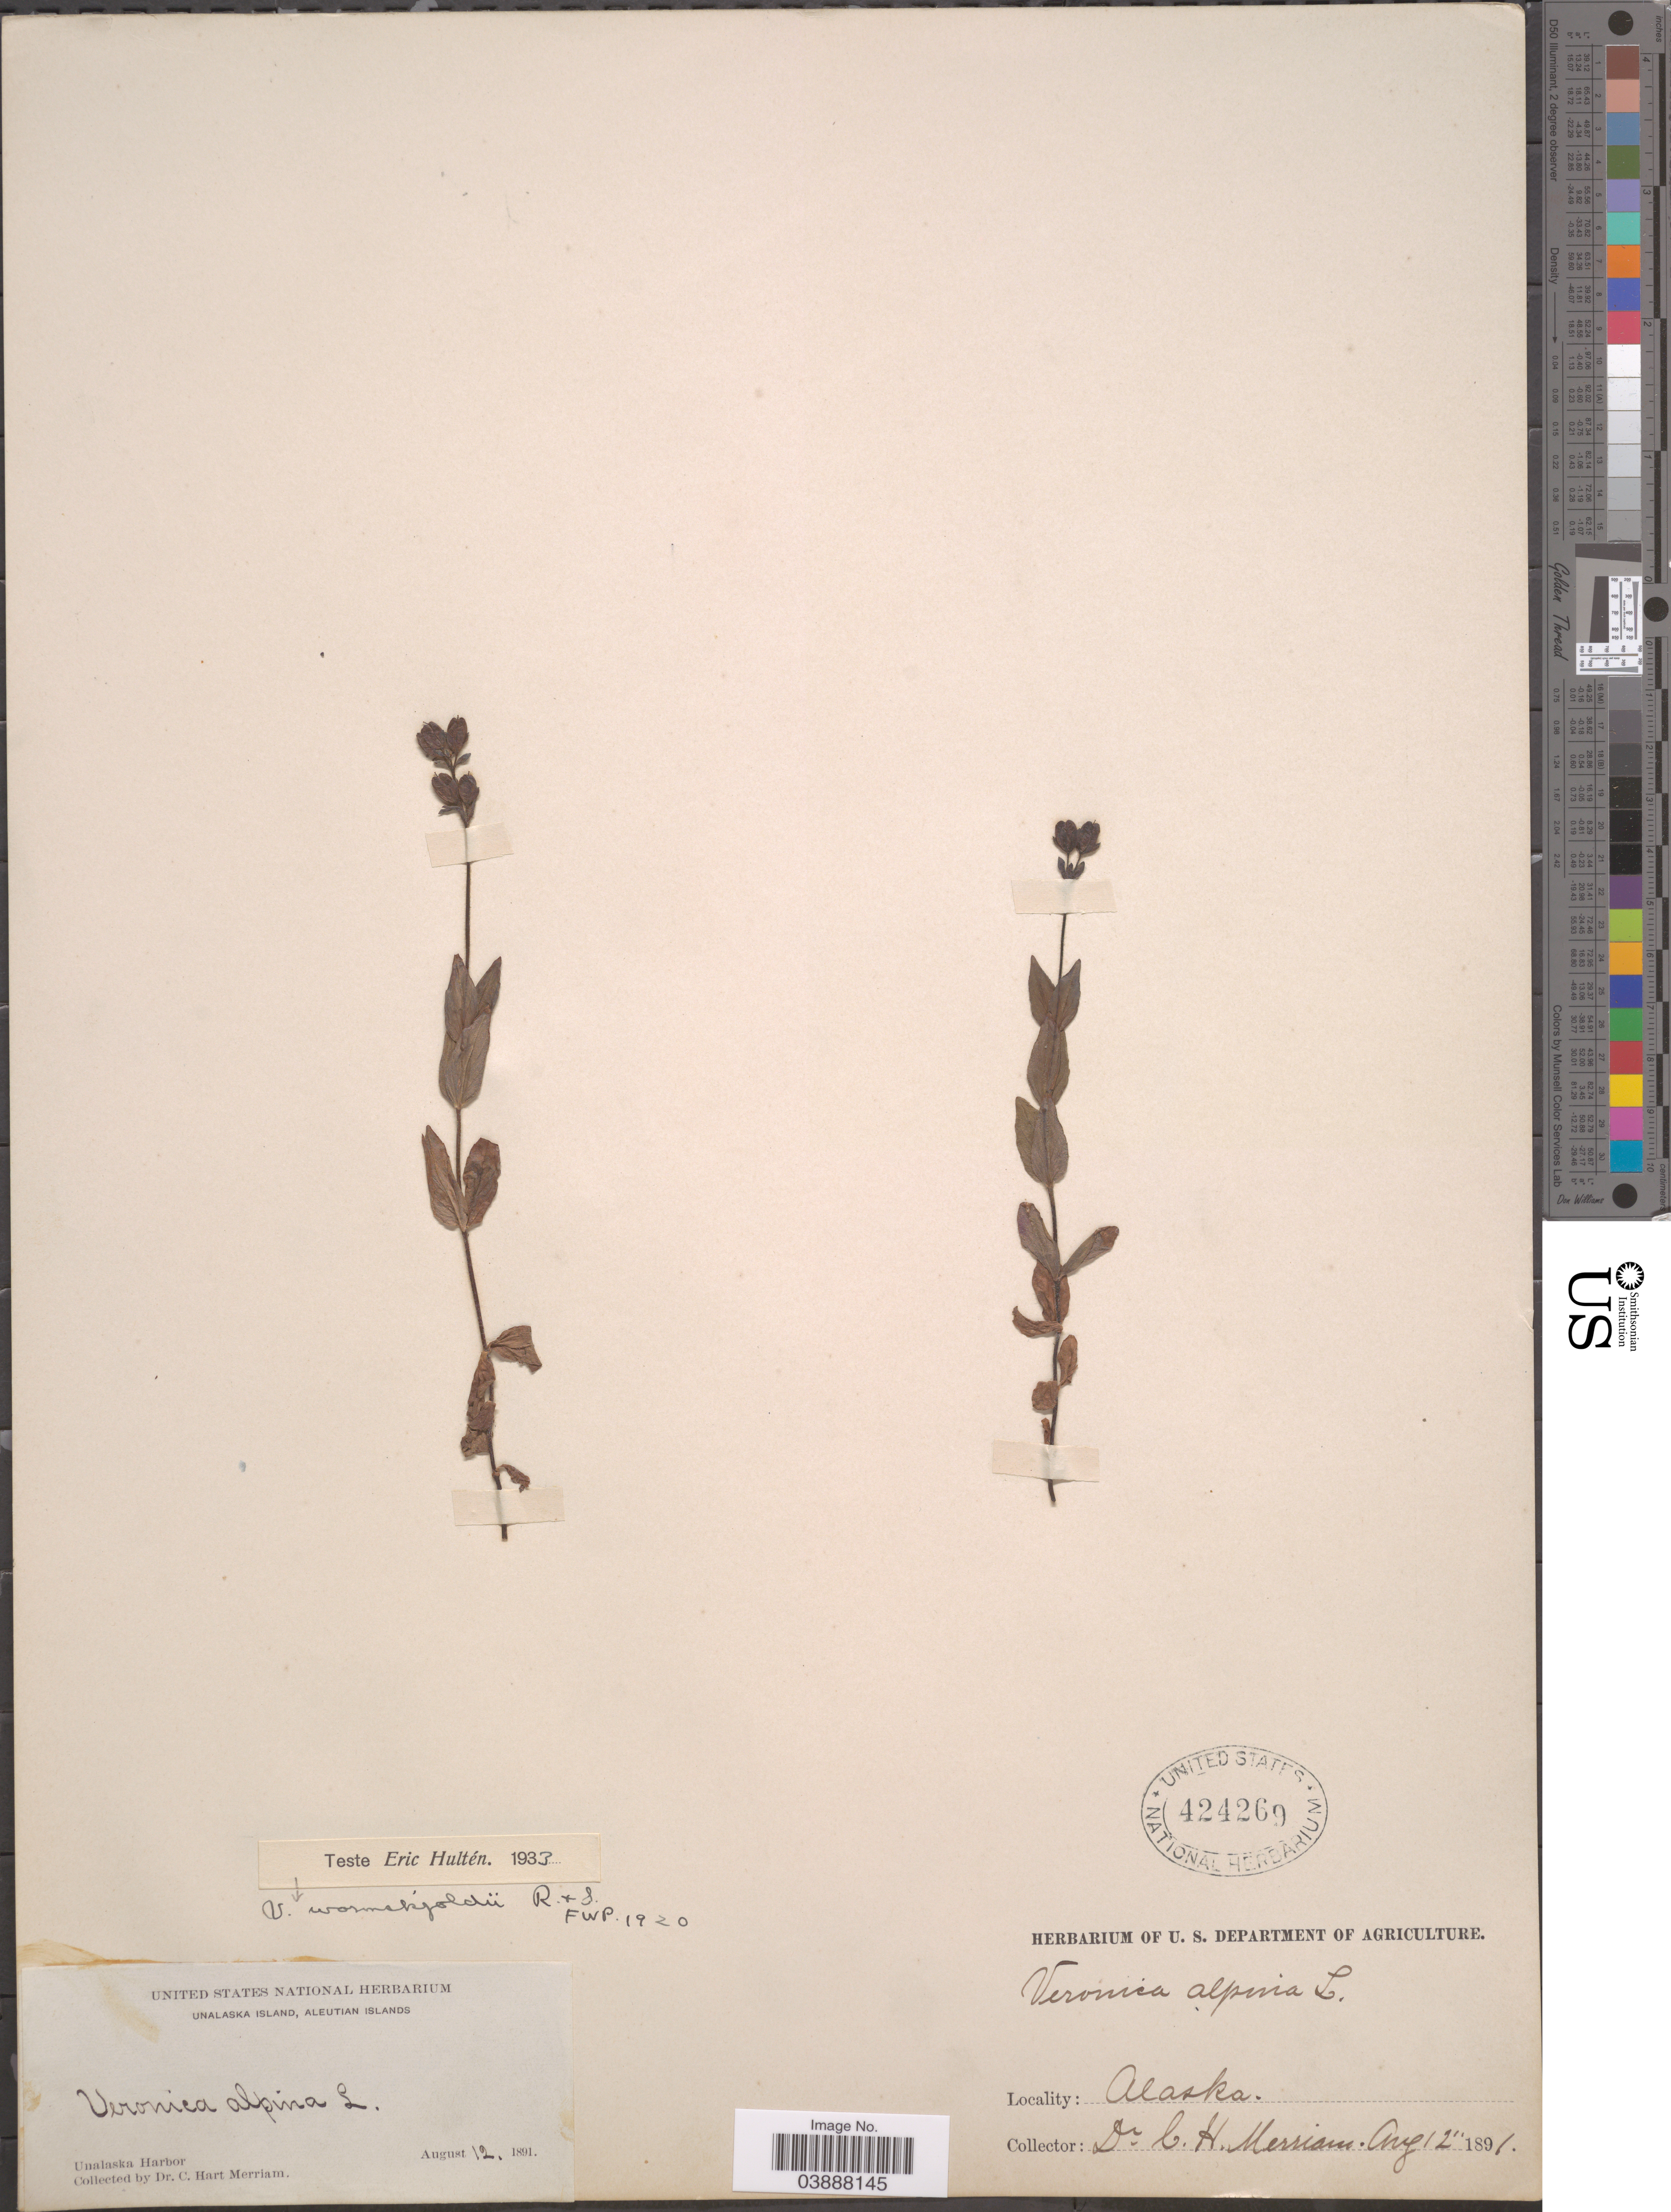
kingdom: Plantae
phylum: Tracheophyta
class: Magnoliopsida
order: Lamiales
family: Plantaginaceae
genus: Veronica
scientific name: Veronica wormskjoldii subsp. wormskjoldii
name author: Roem. & Schult.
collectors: C. Merriam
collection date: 1891-08-12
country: United States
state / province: Alaska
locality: Unalaska Island, Aleutian Islands. Unalaska Harbor.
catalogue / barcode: US 424269